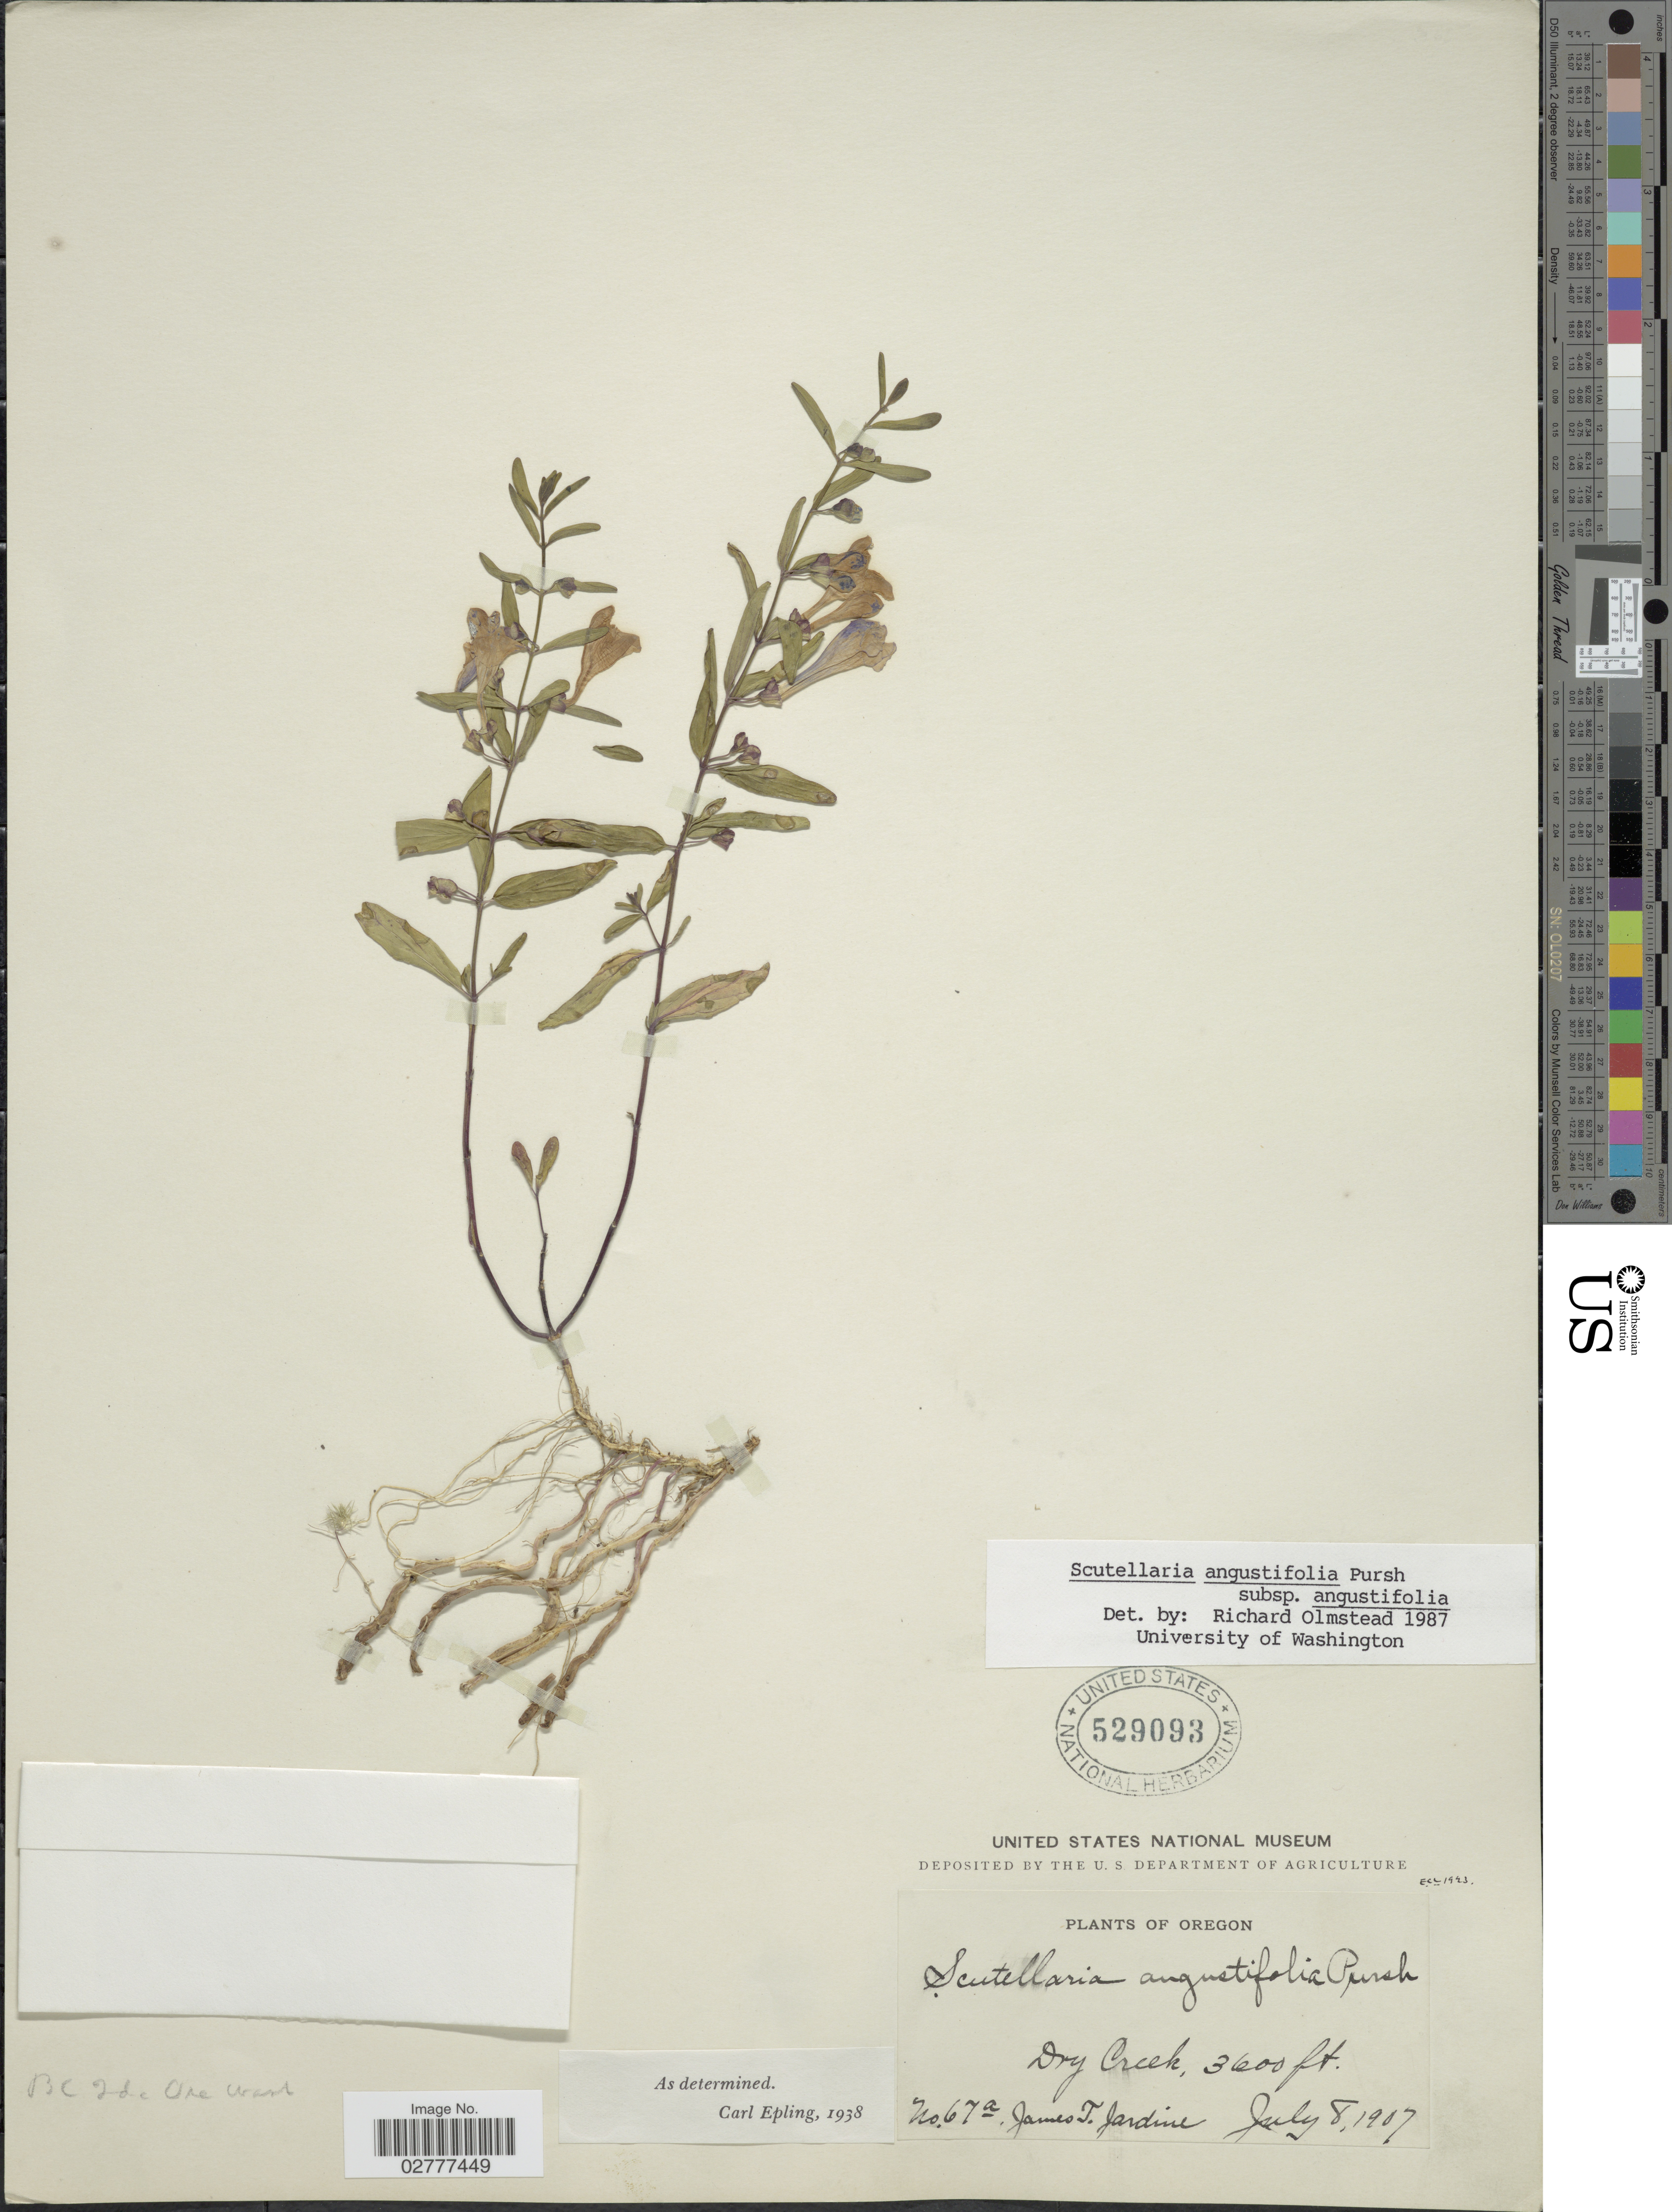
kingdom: Plantae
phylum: Tracheophyta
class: Magnoliopsida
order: Lamiales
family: Lamiaceae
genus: Scutellaria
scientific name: Scutellaria angustifolia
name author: Pursh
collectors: J. T. Jardine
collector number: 67a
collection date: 1907-07-08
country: United States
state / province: Oregon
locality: Dry Creek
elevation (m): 1097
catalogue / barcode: US 529093